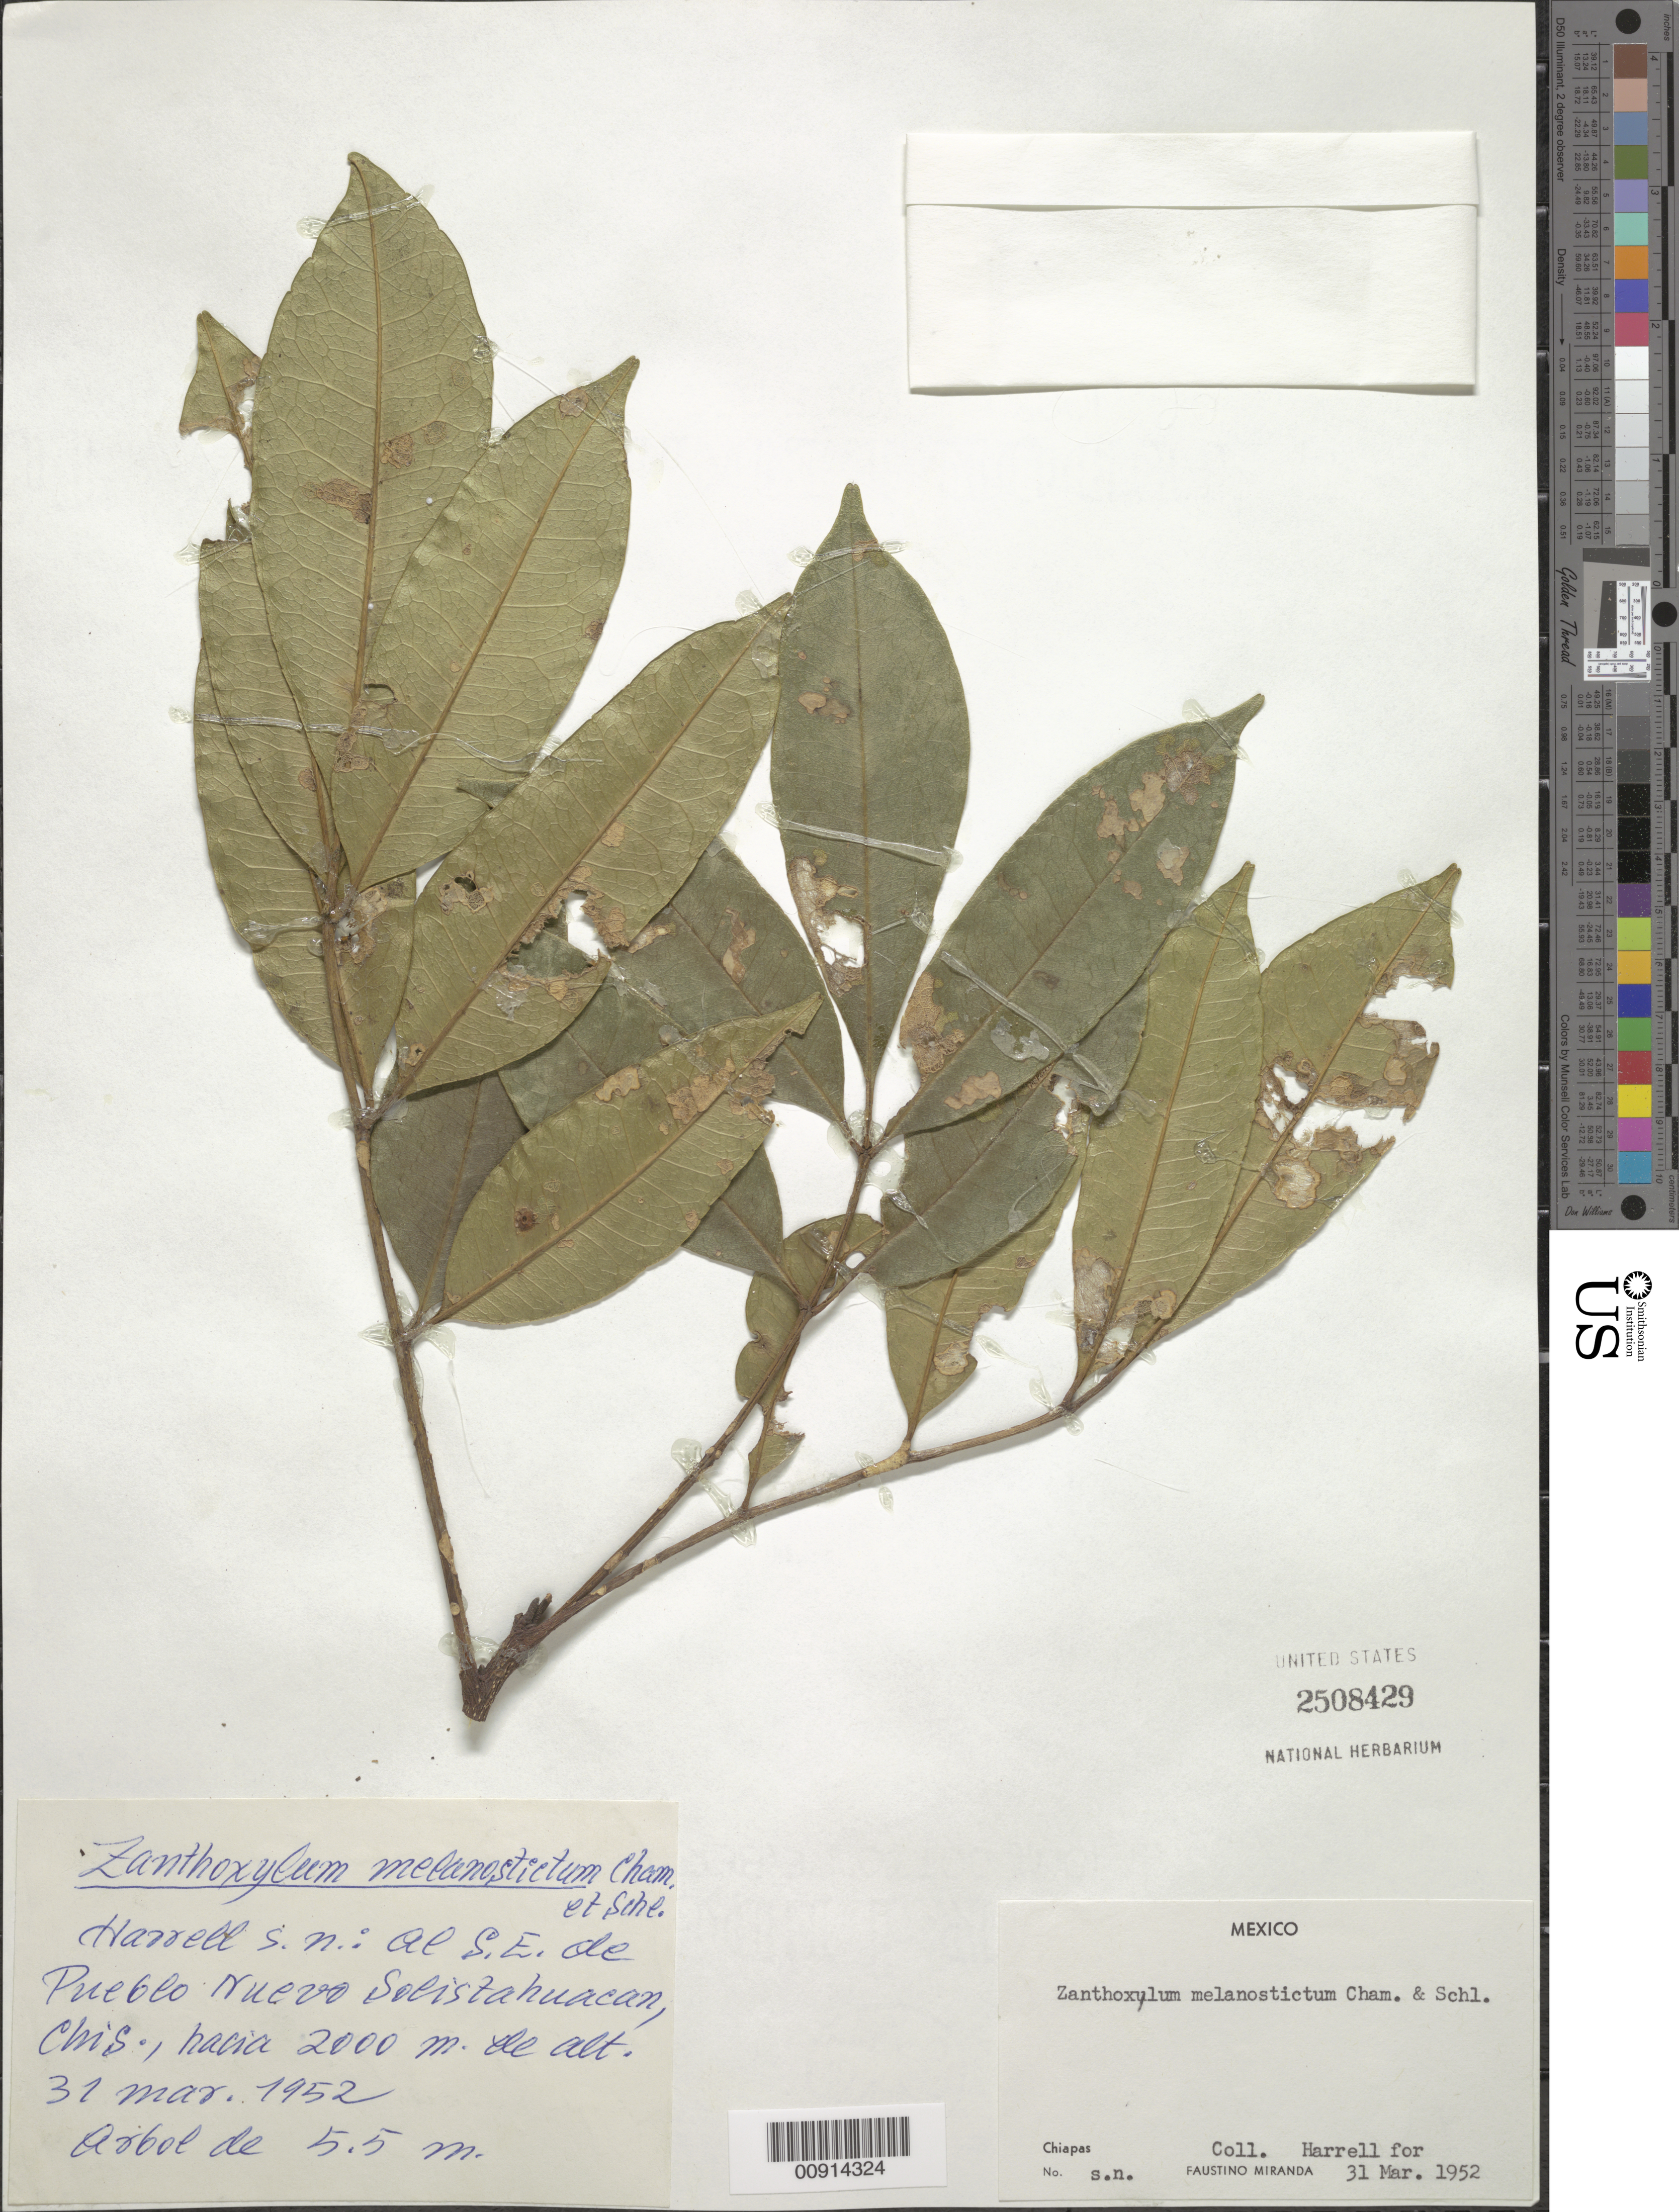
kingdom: Plantae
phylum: Tracheophyta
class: Magnoliopsida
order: Sapindales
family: Rutaceae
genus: Zanthoxylum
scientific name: Zanthoxylum melanostictum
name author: Schltdl. & Cham.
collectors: Harrell, -- & F. Miranda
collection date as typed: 31 Mar 1952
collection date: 1952-03-31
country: Mexico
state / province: Chiapas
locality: Al SE de Pueblo Nuevo Solistahuacán, Chiapas.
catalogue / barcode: US 2508429